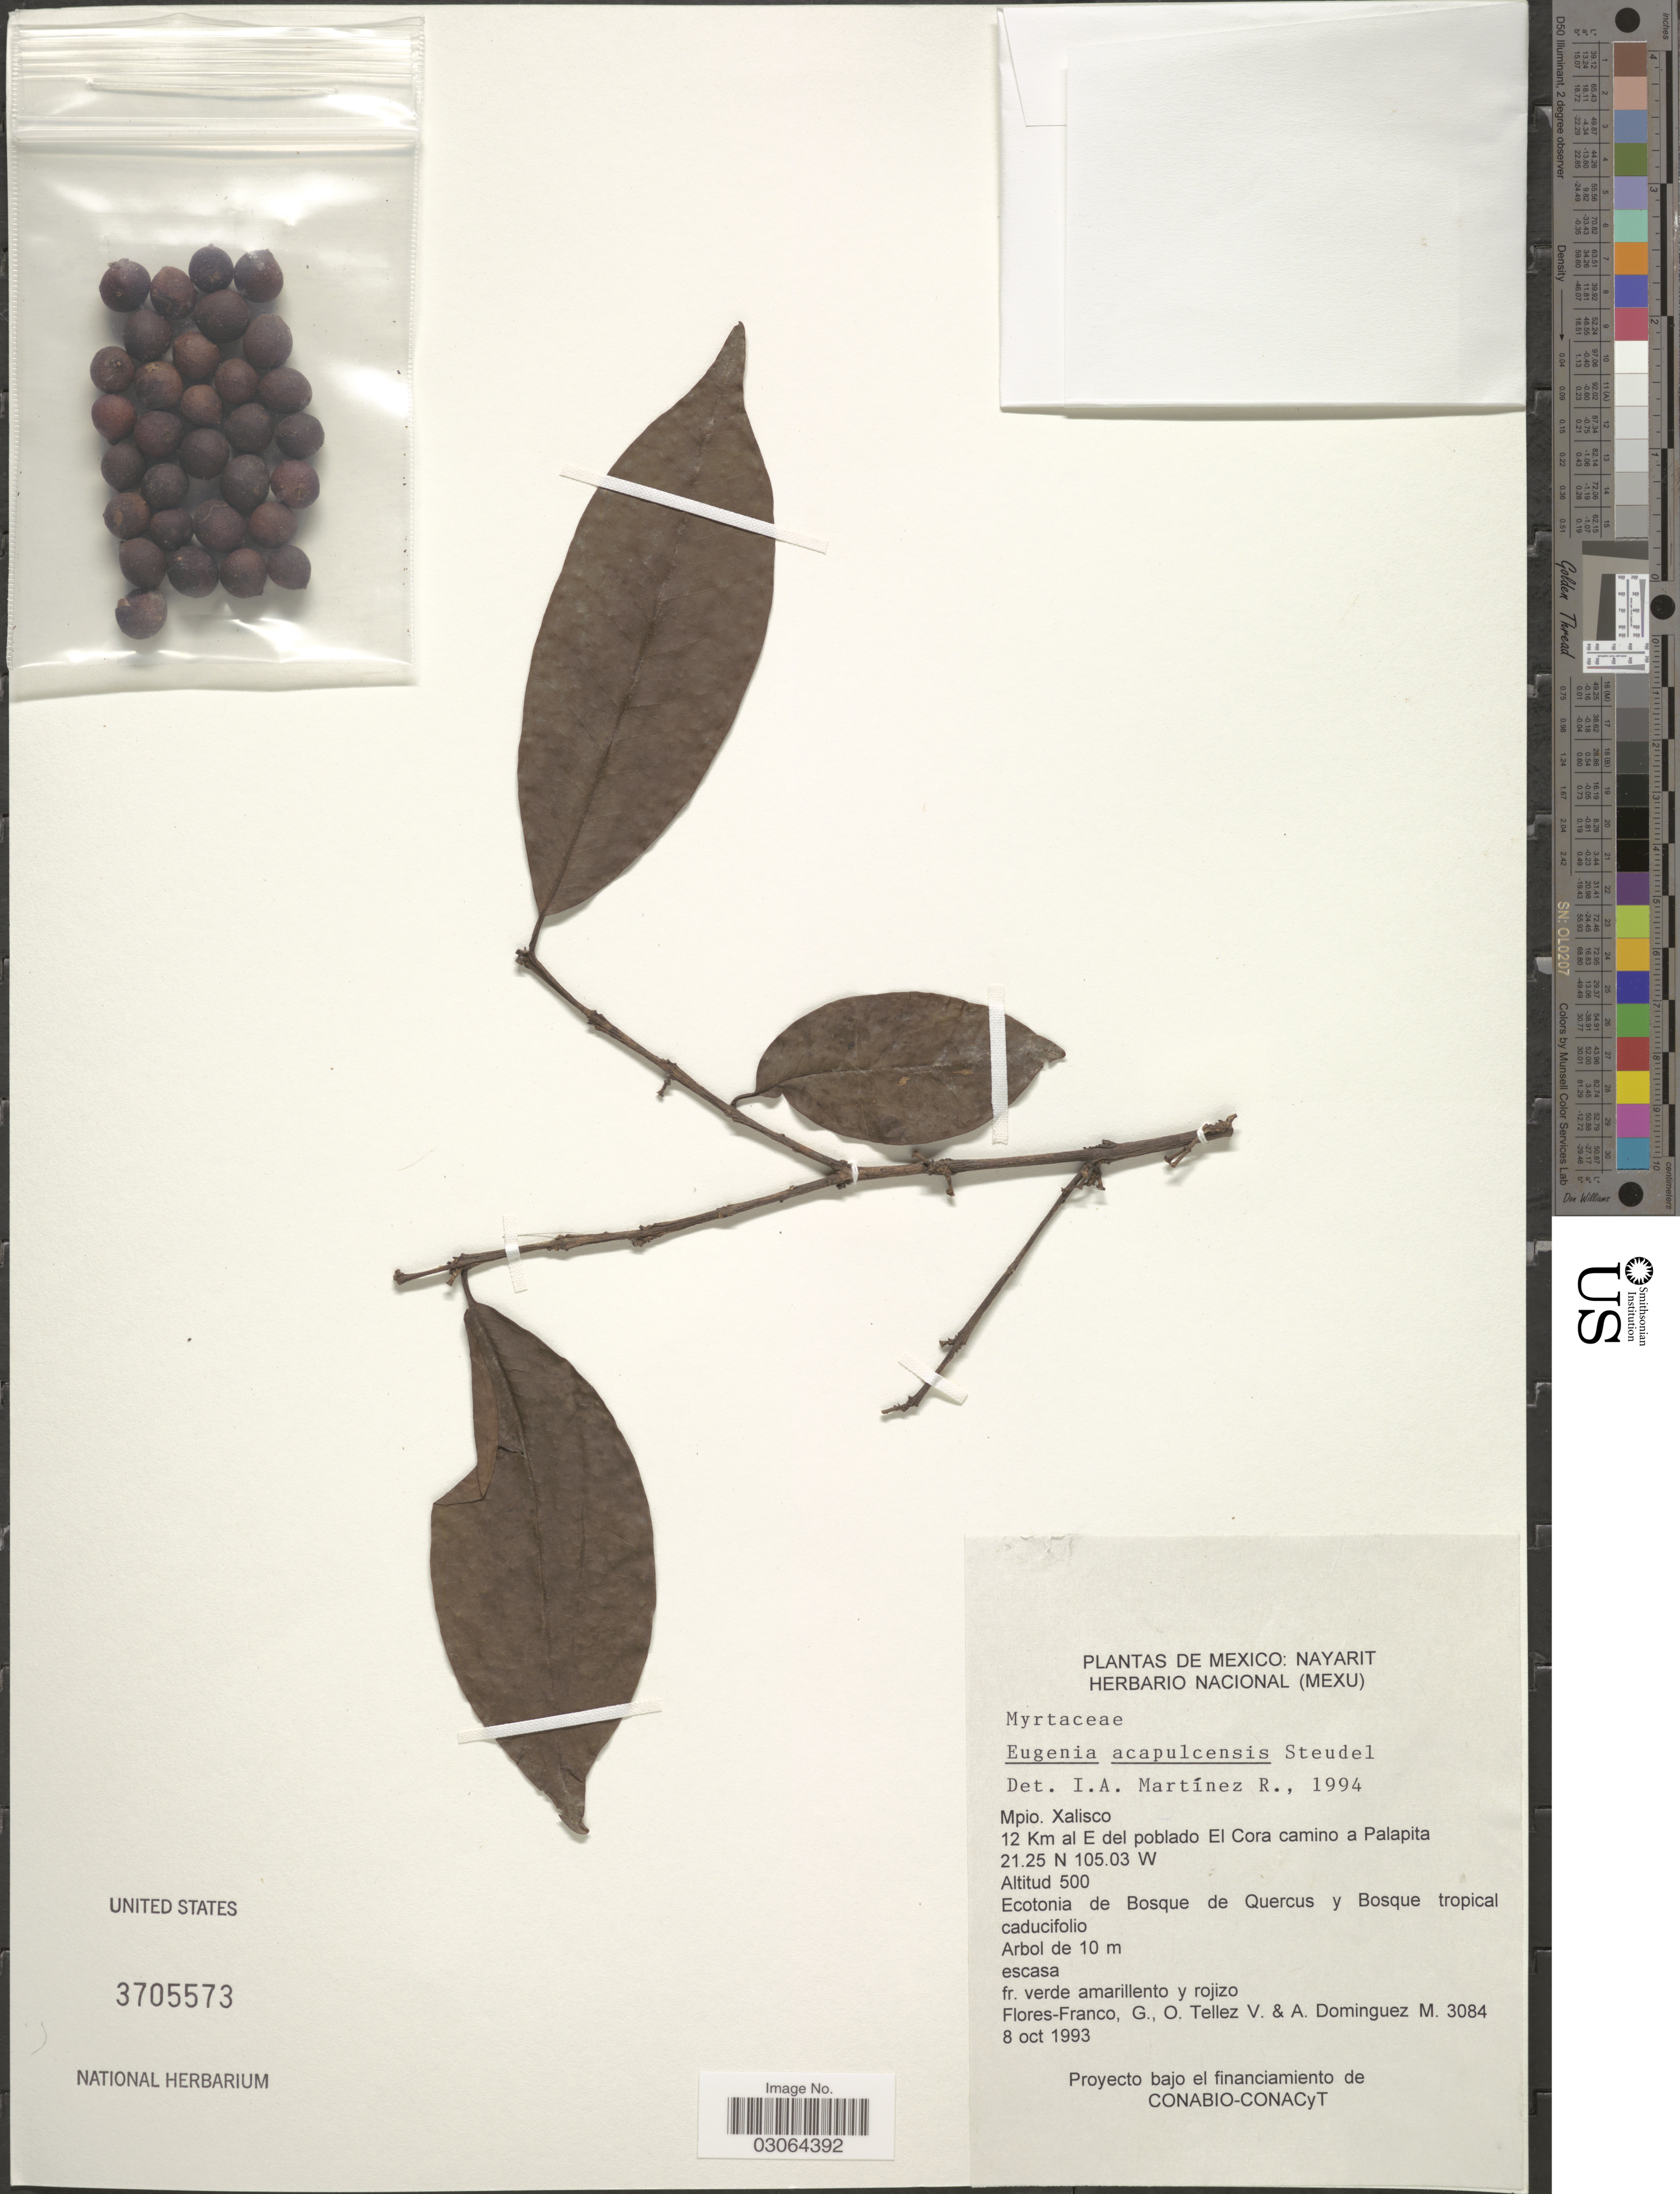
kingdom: Plantae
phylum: Tracheophyta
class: Magnoliopsida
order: Myrtales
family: Myrtaceae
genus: Eugenia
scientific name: Eugenia acapulcensis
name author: Steud.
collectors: G. Flores F., O. Téllez V. & A. Dominguez M.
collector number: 3084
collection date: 1993-10-08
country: Mexico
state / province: Nayarit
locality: Mpio. Xalisco, 12 Km al E del poblado El Cora camino a Palapita.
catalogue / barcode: US 3705573